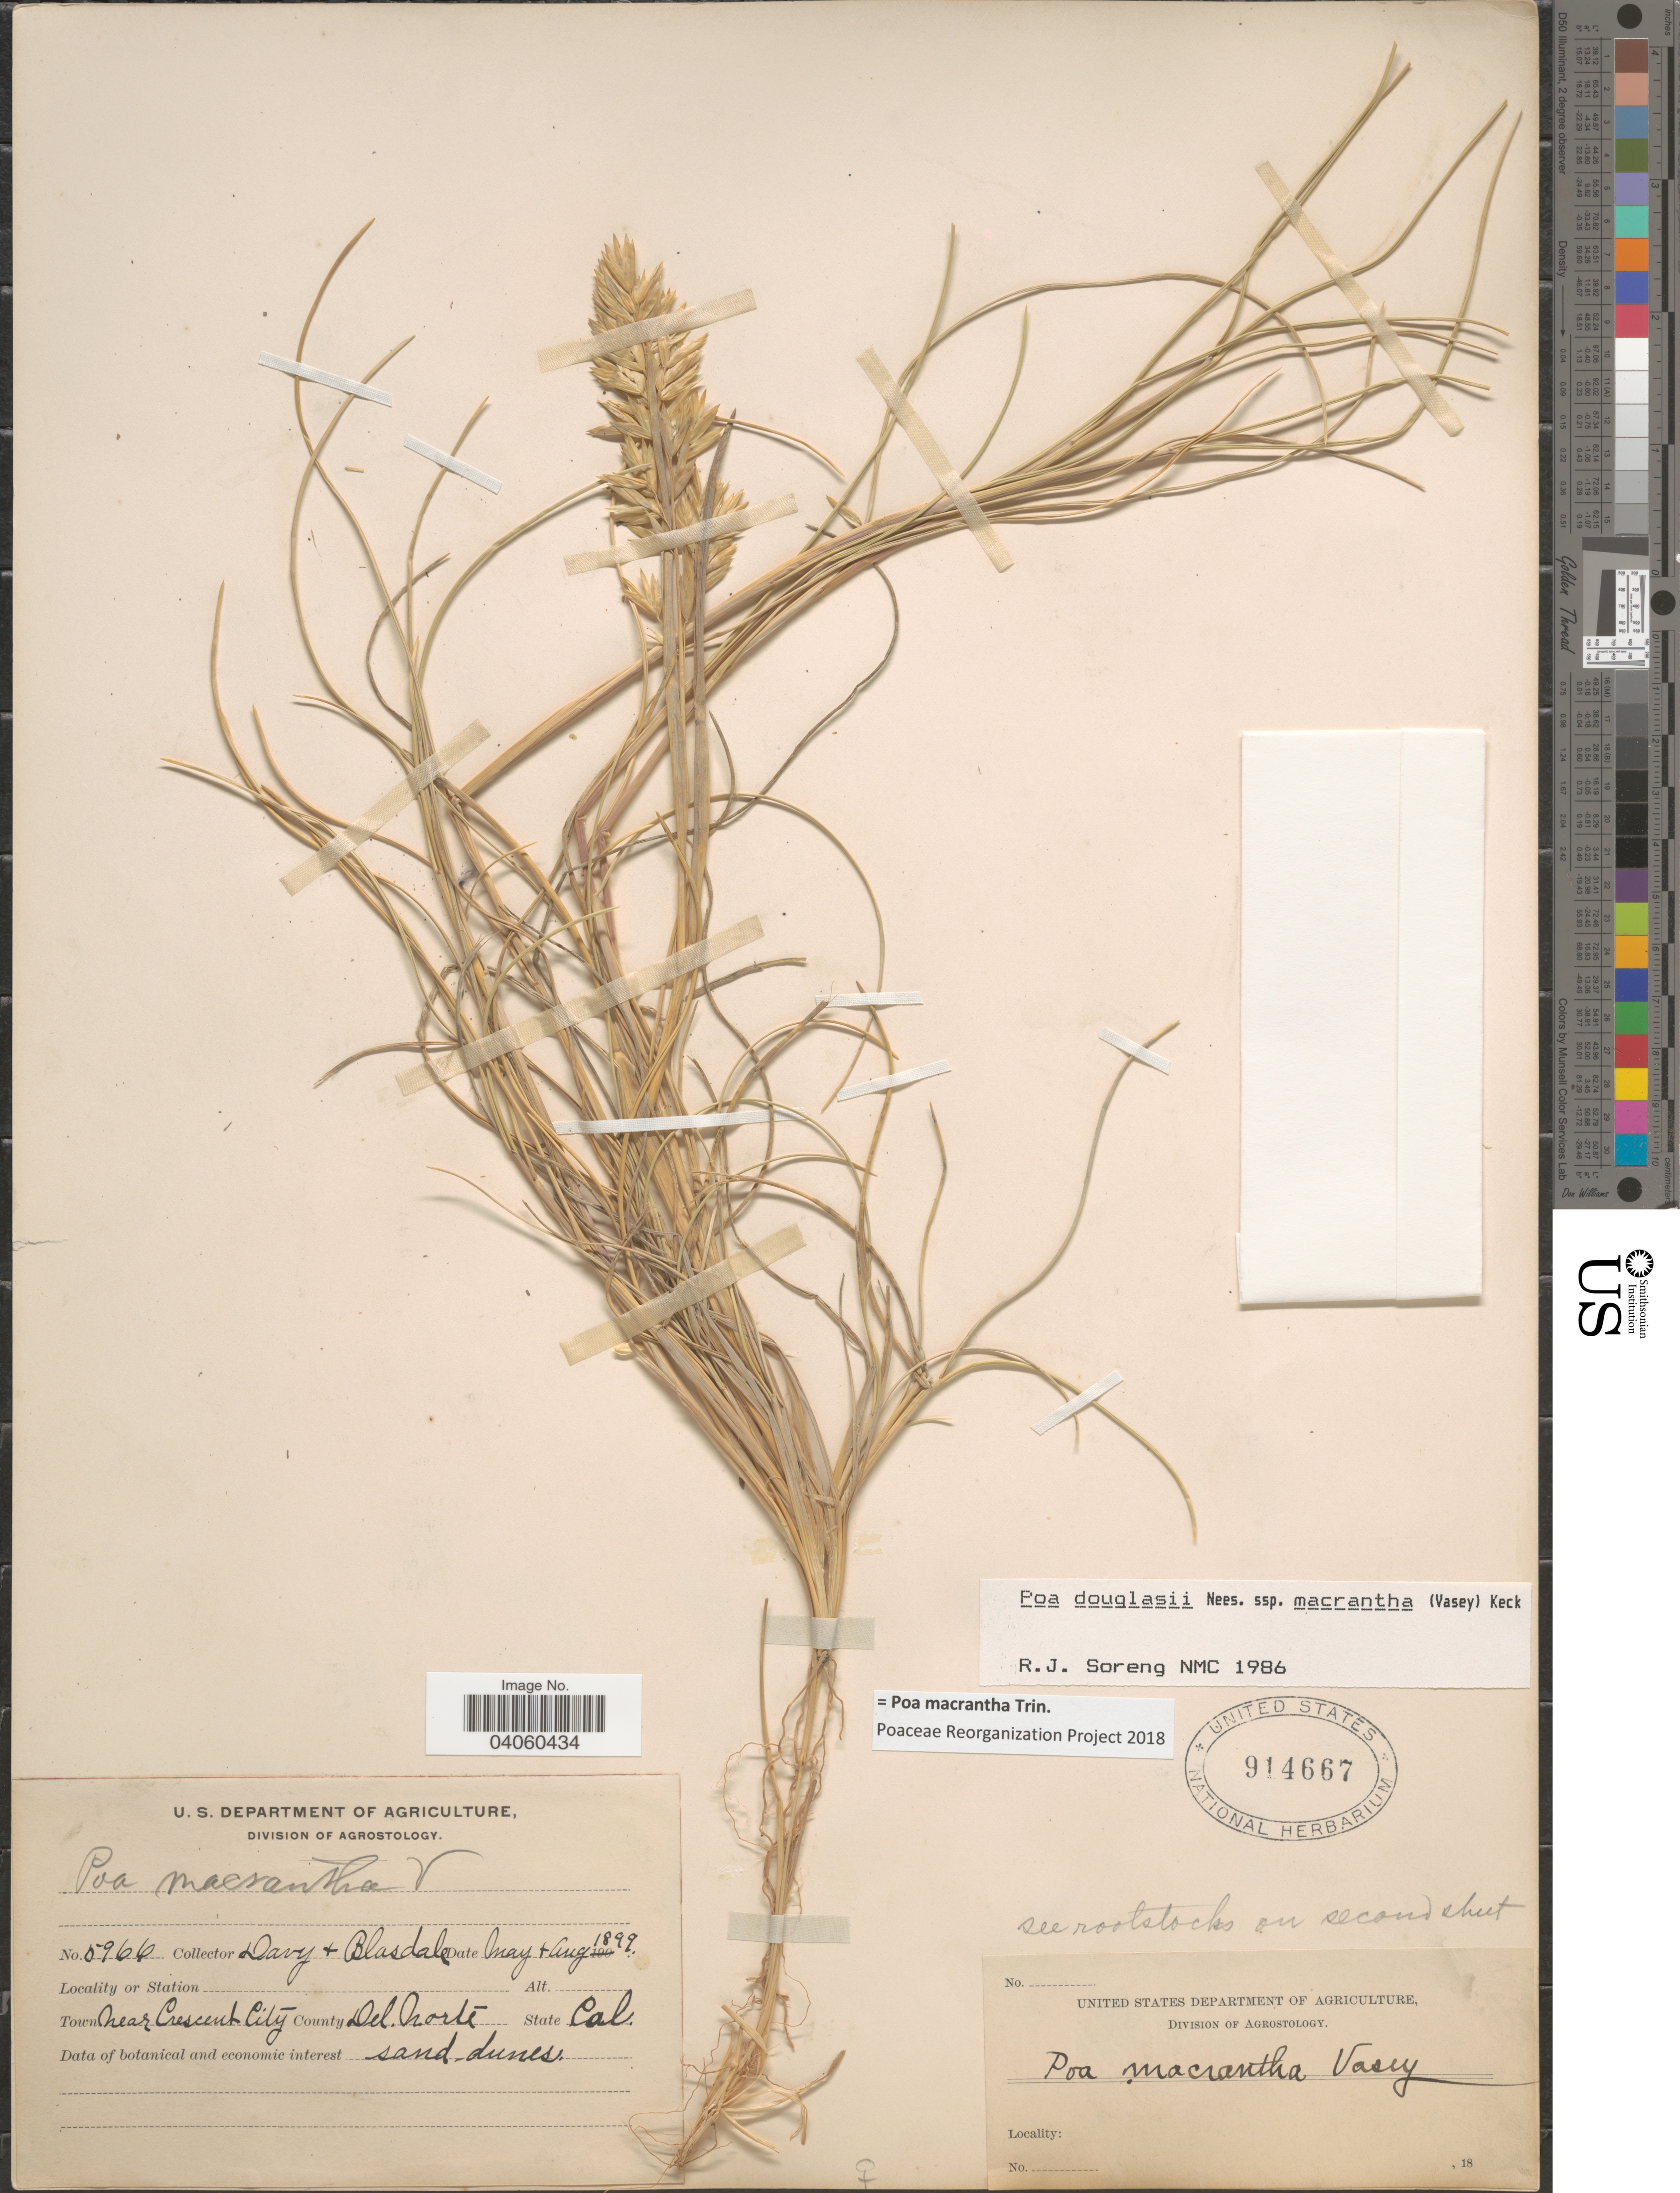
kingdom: Plantae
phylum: Tracheophyta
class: Liliopsida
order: Poales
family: Poaceae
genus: Poa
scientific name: Poa macrantha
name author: Vasey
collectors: Davy & Blasdale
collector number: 5966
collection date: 1899-05/1899-08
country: United States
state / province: California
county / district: Del Norte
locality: Town near Crescent City. County Del Norte.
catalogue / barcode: US 914667